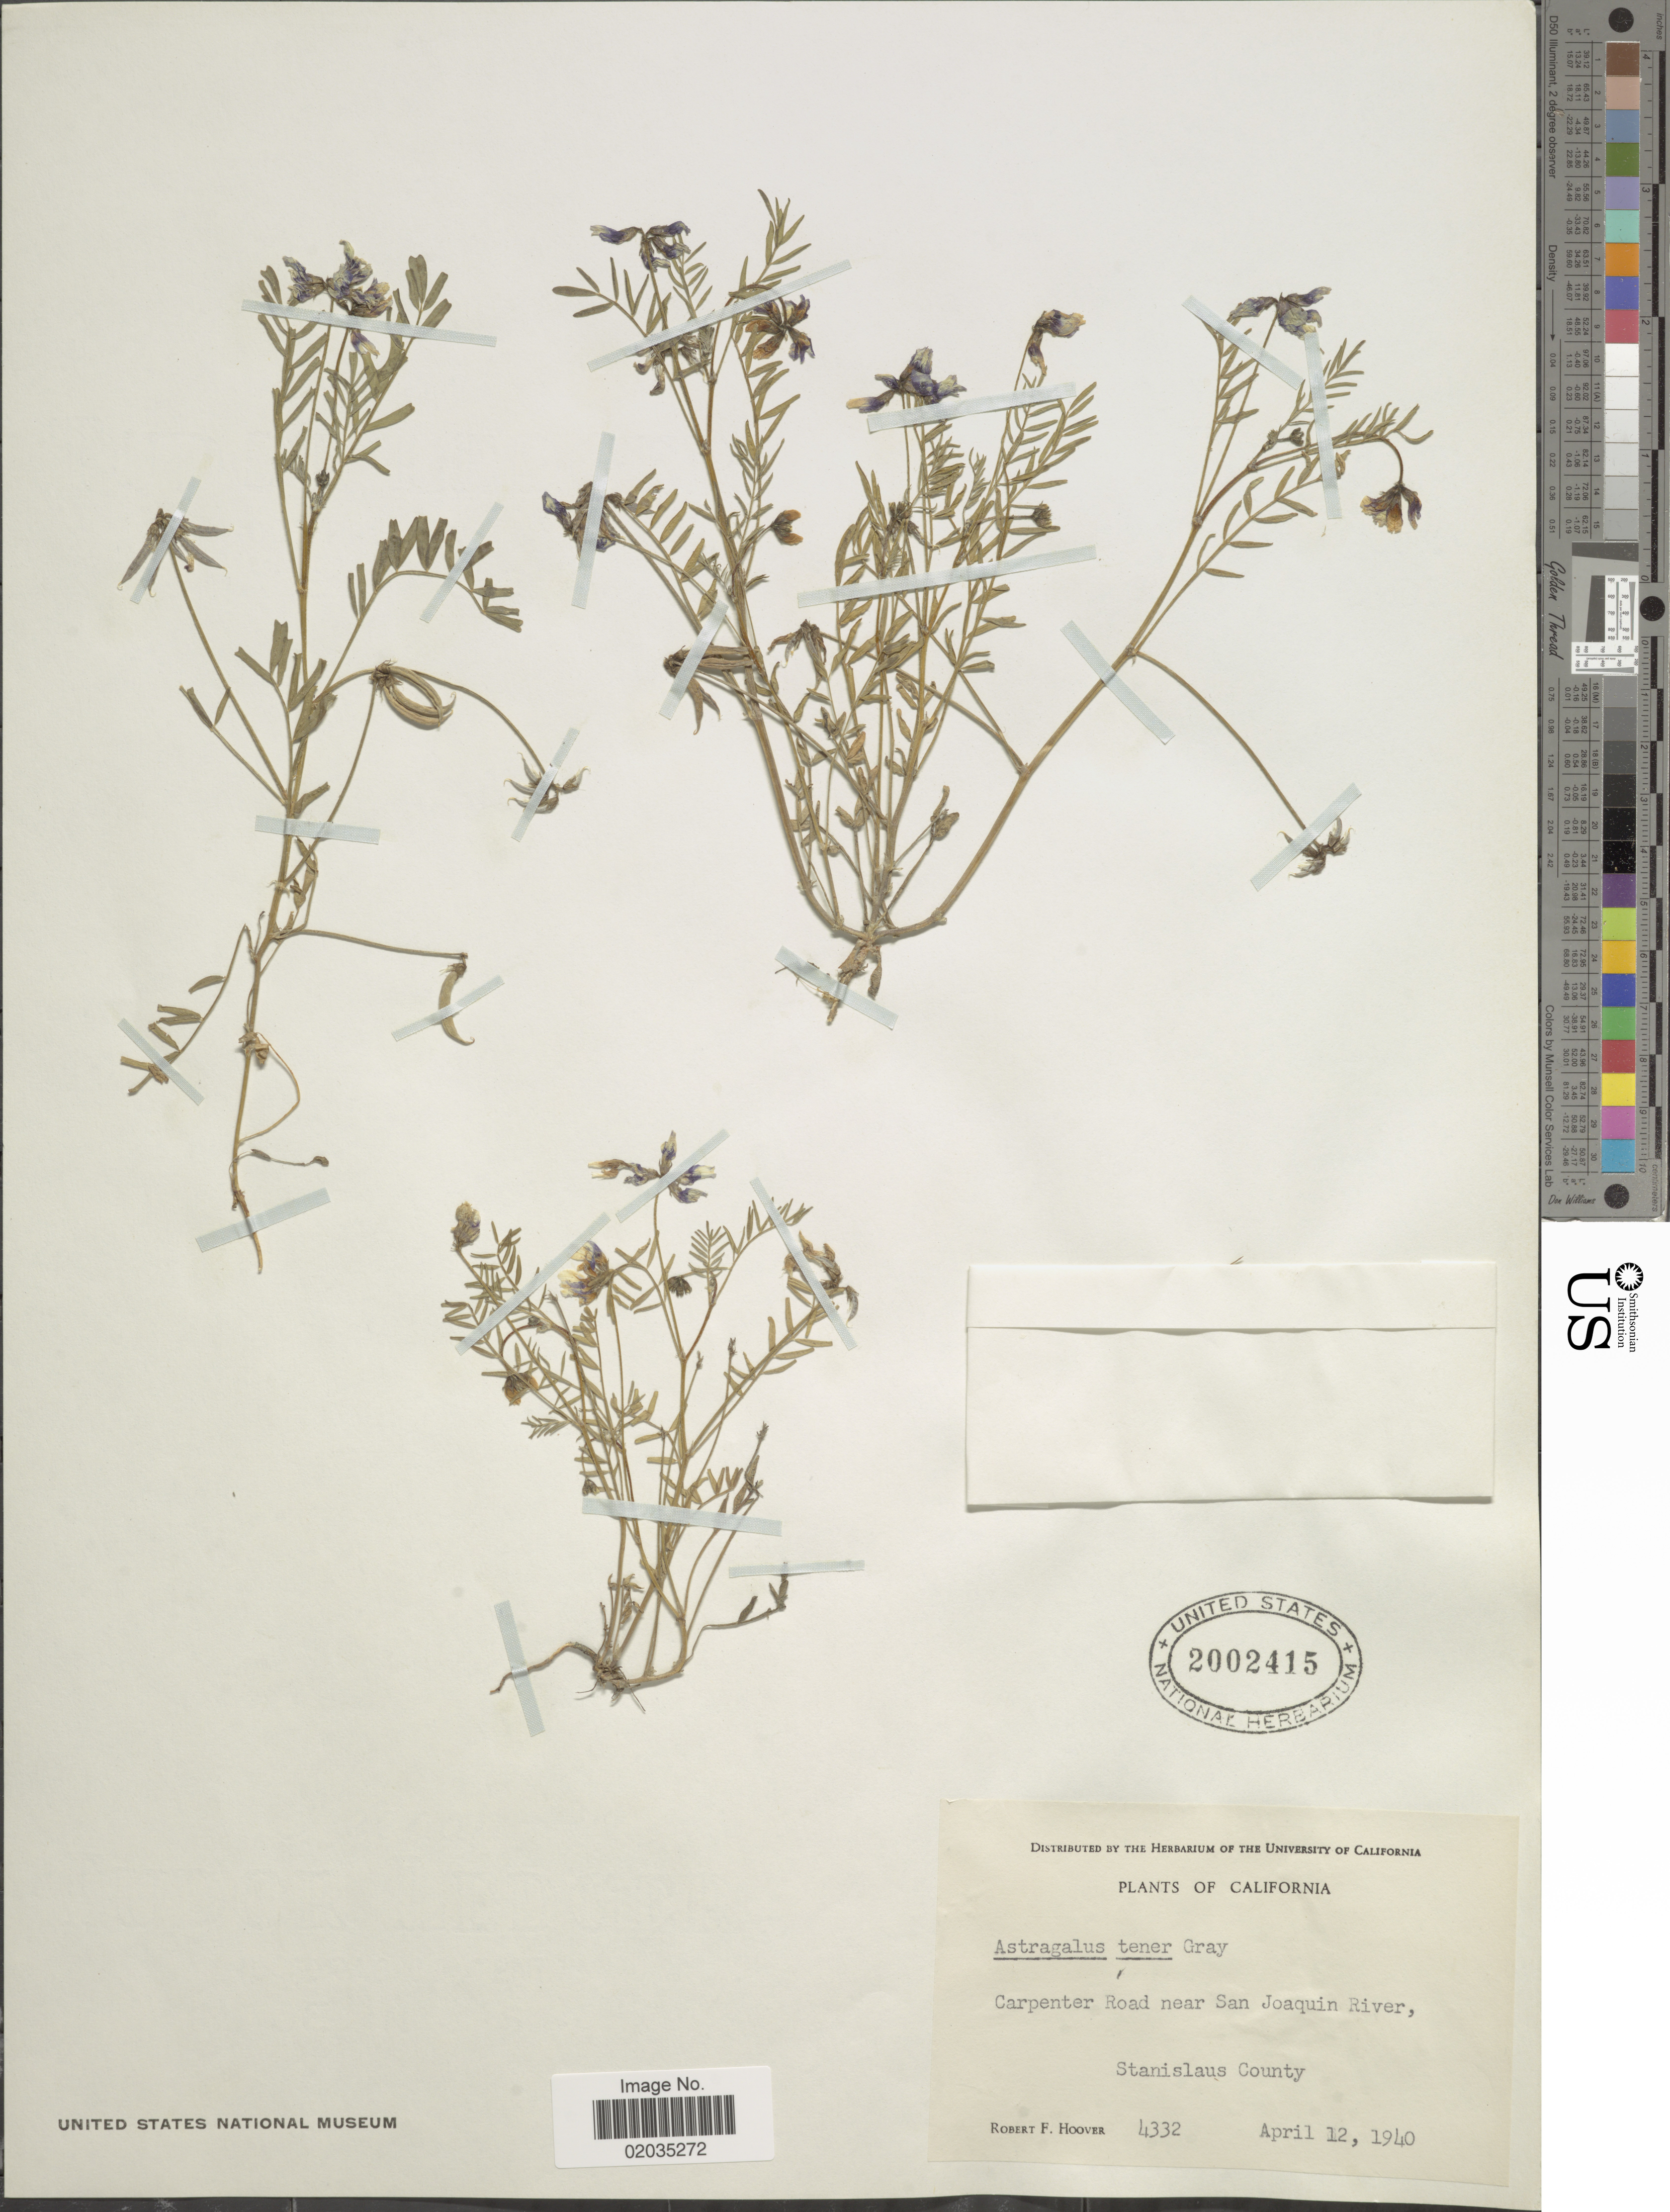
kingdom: Plantae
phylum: Tracheophyta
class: Magnoliopsida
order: Fabales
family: Fabaceae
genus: Astragalus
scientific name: Astragalus tener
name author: A. Gray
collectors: R. F. Hoover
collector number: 4332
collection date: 1940-04-12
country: United States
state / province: California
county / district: Stanislaus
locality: Carpenter Road near San Joaquin River, Stanislaus County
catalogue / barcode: US 2002415